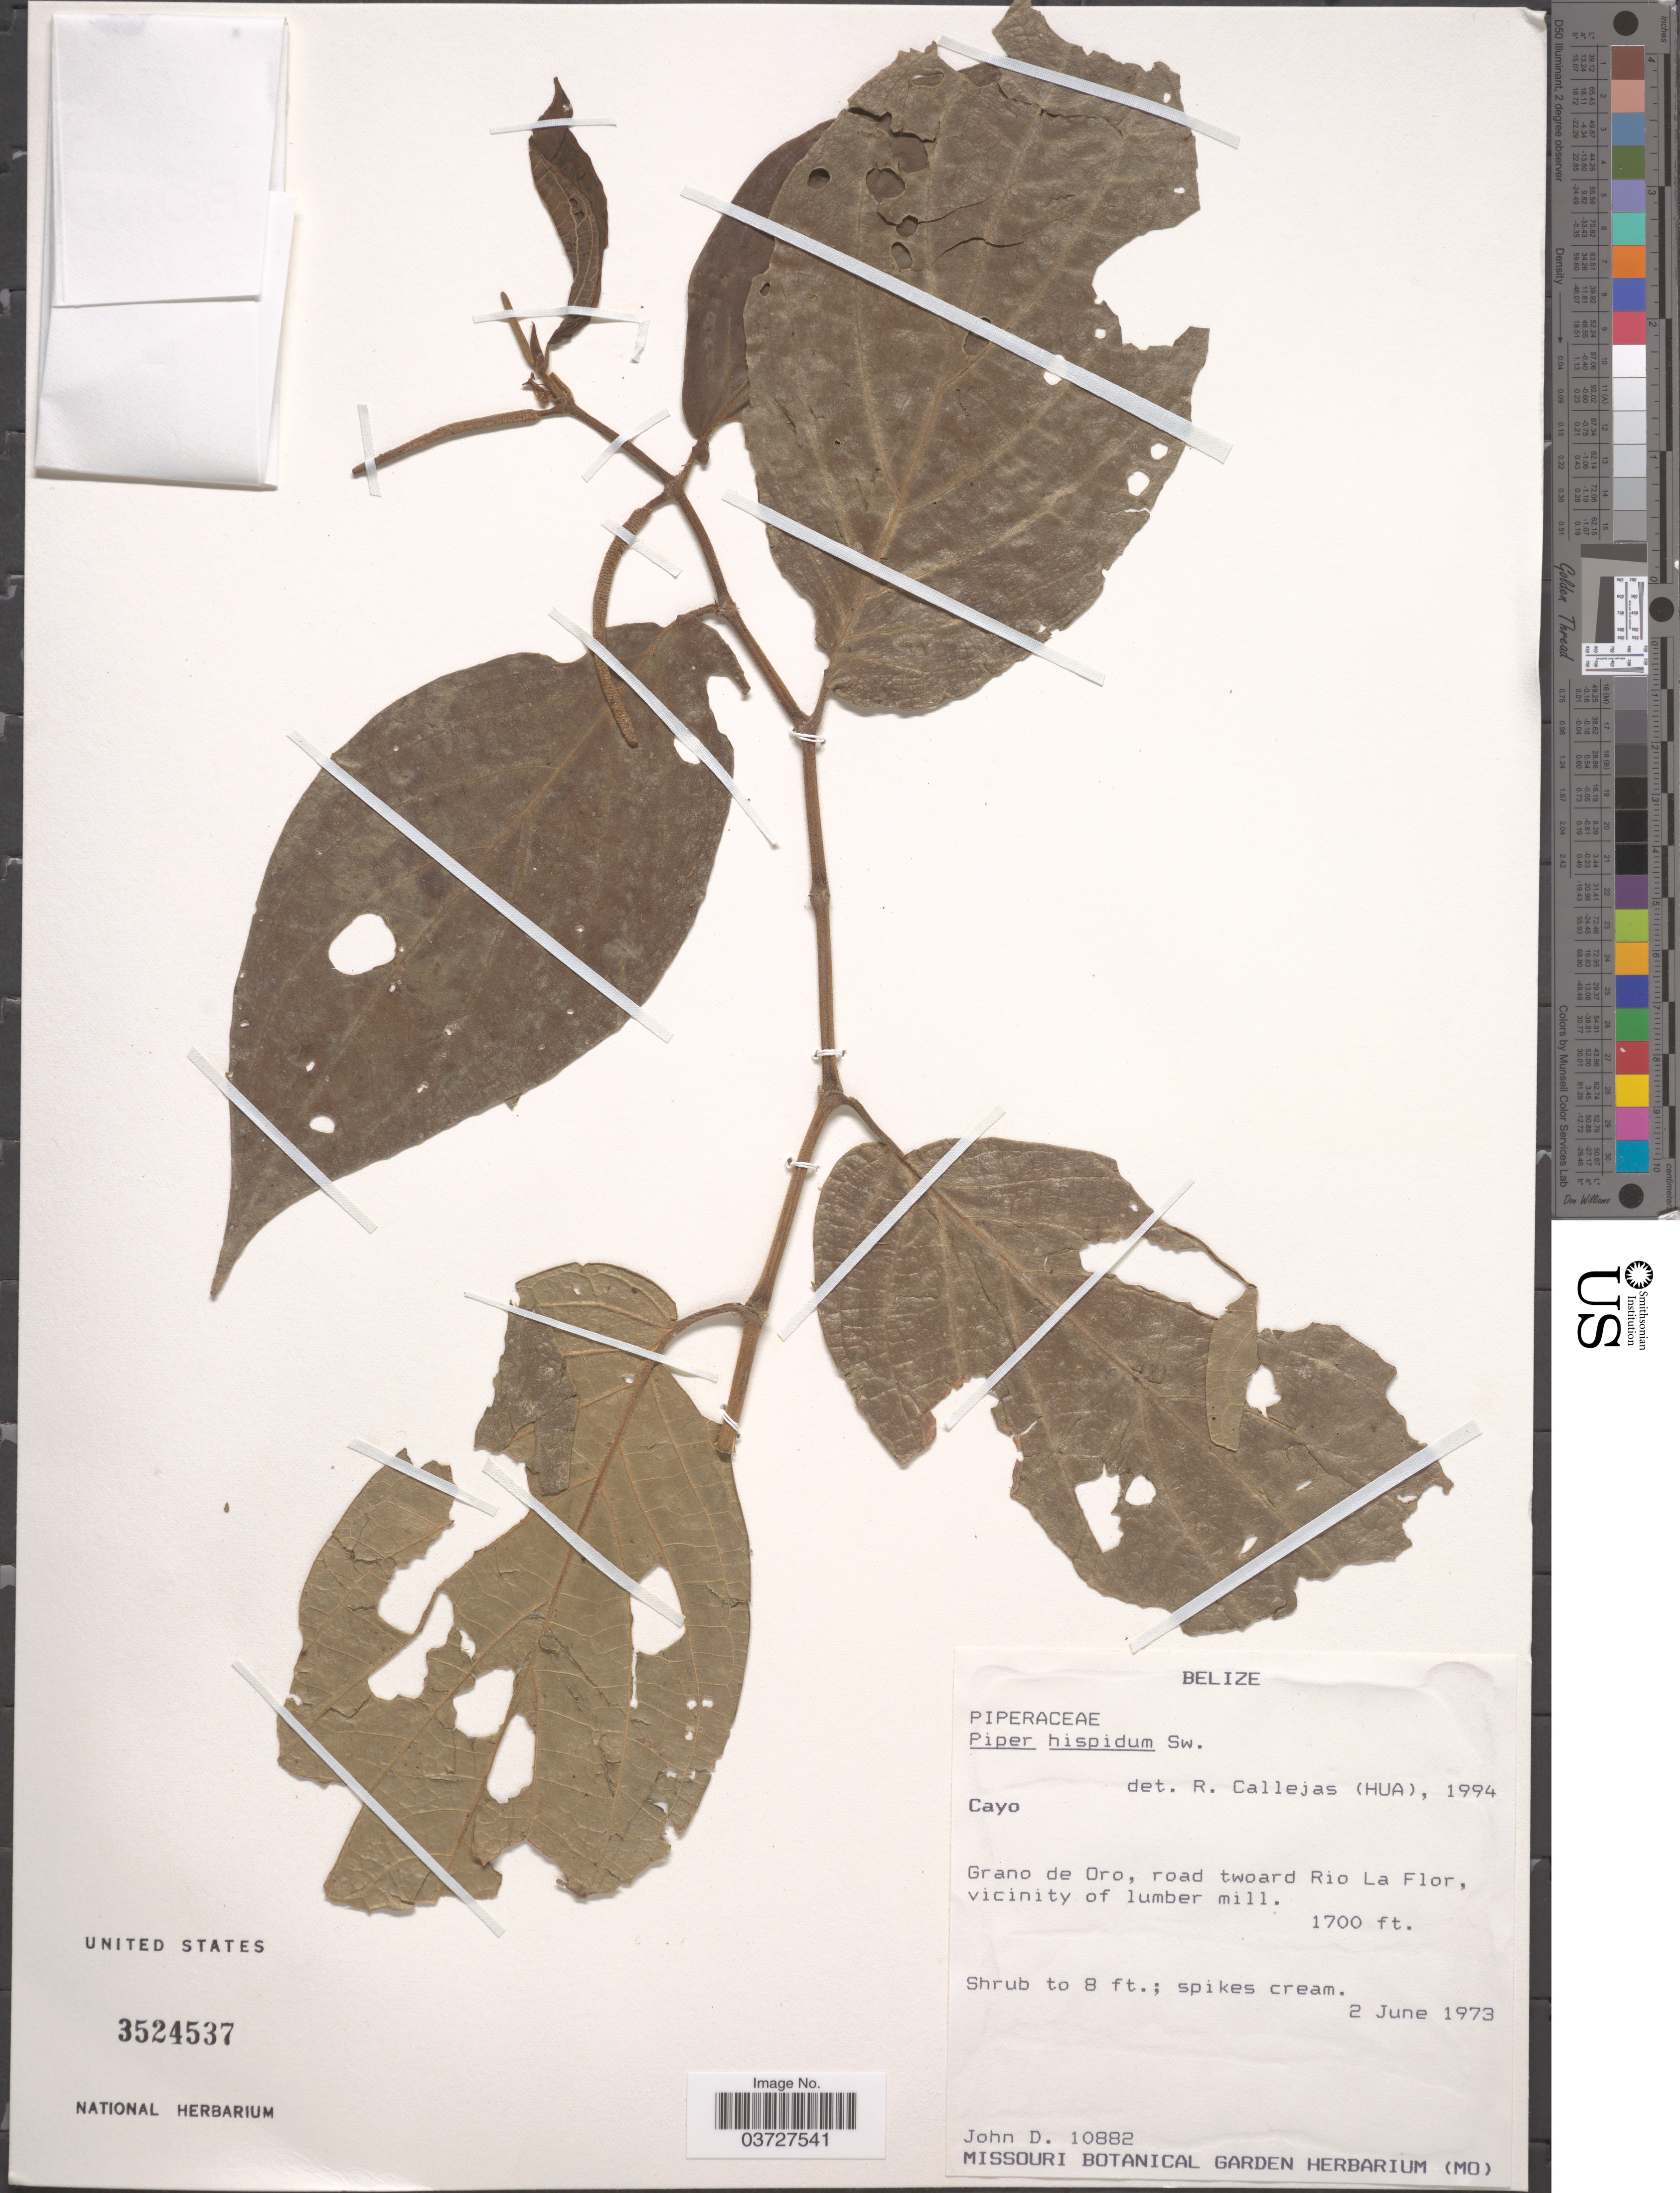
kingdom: Plantae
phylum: Tracheophyta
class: Magnoliopsida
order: Piperales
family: Piperaceae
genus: Piper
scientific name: Piper hispidum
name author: Sw.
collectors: D. John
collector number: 10882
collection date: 1973-06-02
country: Belize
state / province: Cayo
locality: Grano de Oro, road twoard Rio La Flor, vicinity of lumber mill.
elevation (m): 518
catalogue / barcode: US 3524537